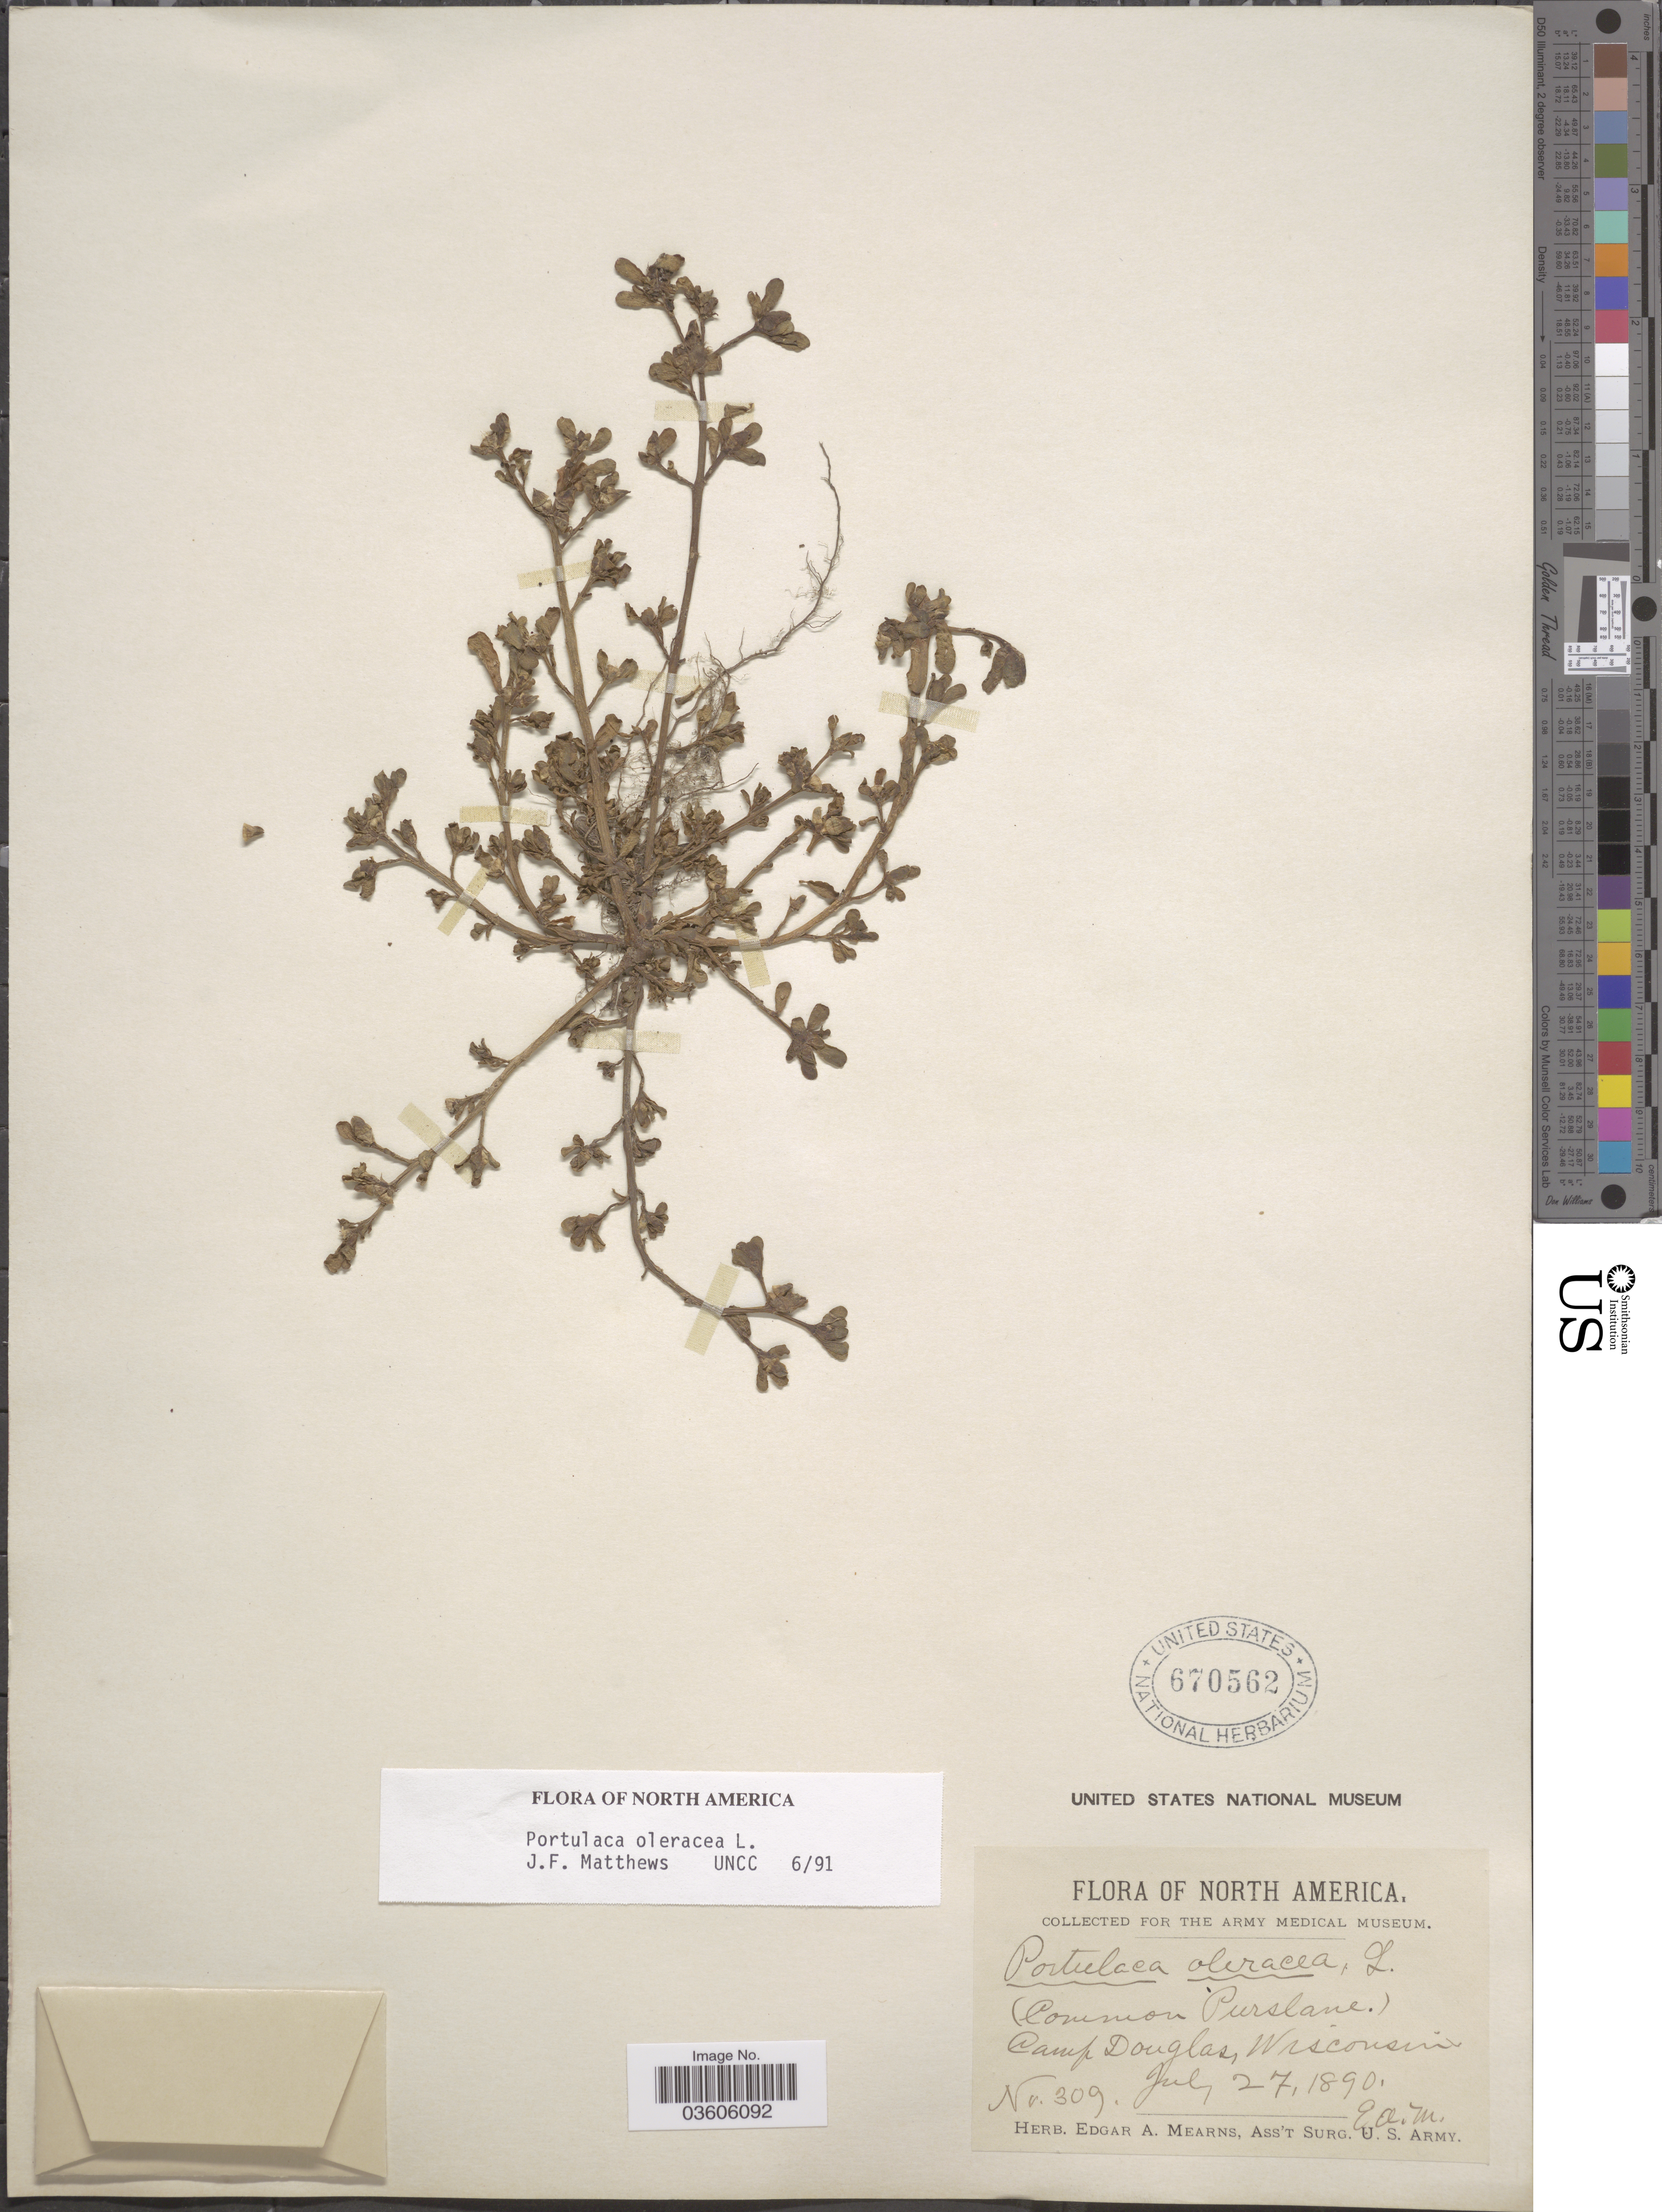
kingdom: Plantae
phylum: Tracheophyta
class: Magnoliopsida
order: Caryophyllales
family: Portulacaceae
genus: Portulaca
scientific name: Portulaca oleracea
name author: L.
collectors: E. A. Mearns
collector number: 309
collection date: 1890-07-27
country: United States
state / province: Wisconsin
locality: Camp Douglas.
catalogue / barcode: US 670562